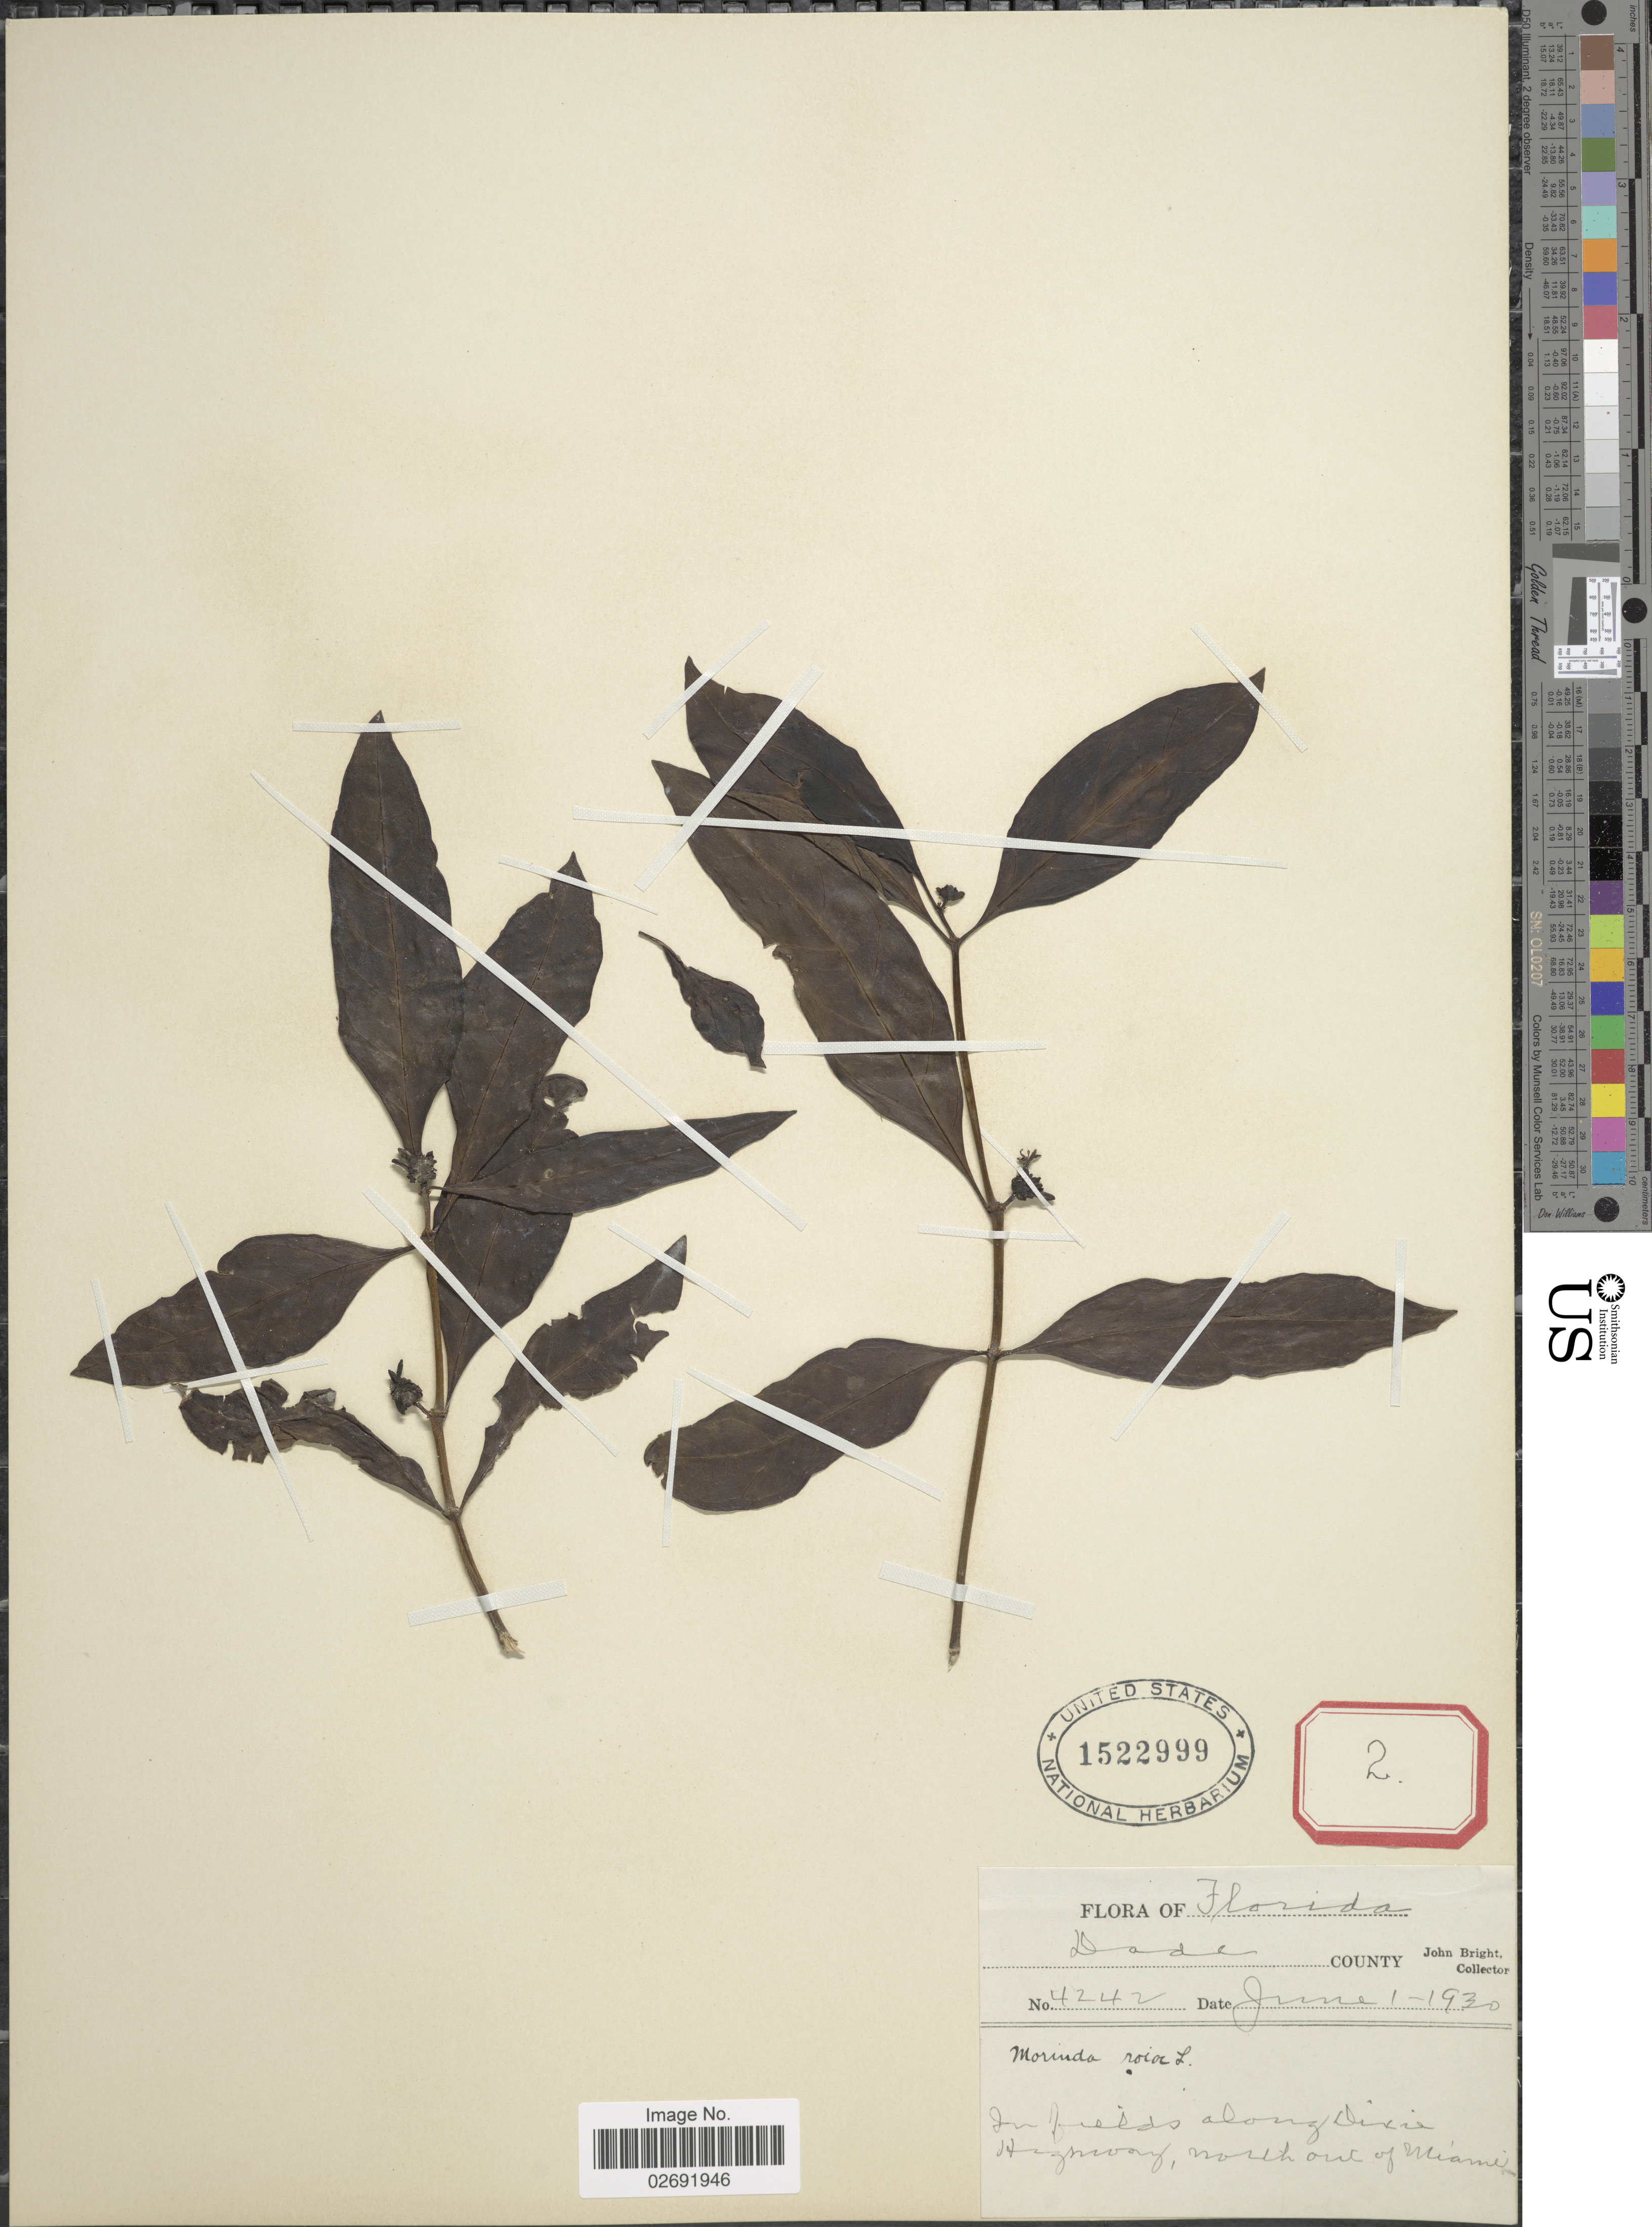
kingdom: Plantae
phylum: Tracheophyta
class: Magnoliopsida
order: Gentianales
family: Rubiaceae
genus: Morinda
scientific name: Morinda royoc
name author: L.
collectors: J. Bright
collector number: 4242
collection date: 1930-06-01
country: United States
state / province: Florida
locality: Dade County, In fields along Dixie Highway, north out of Miami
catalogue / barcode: US 1522999